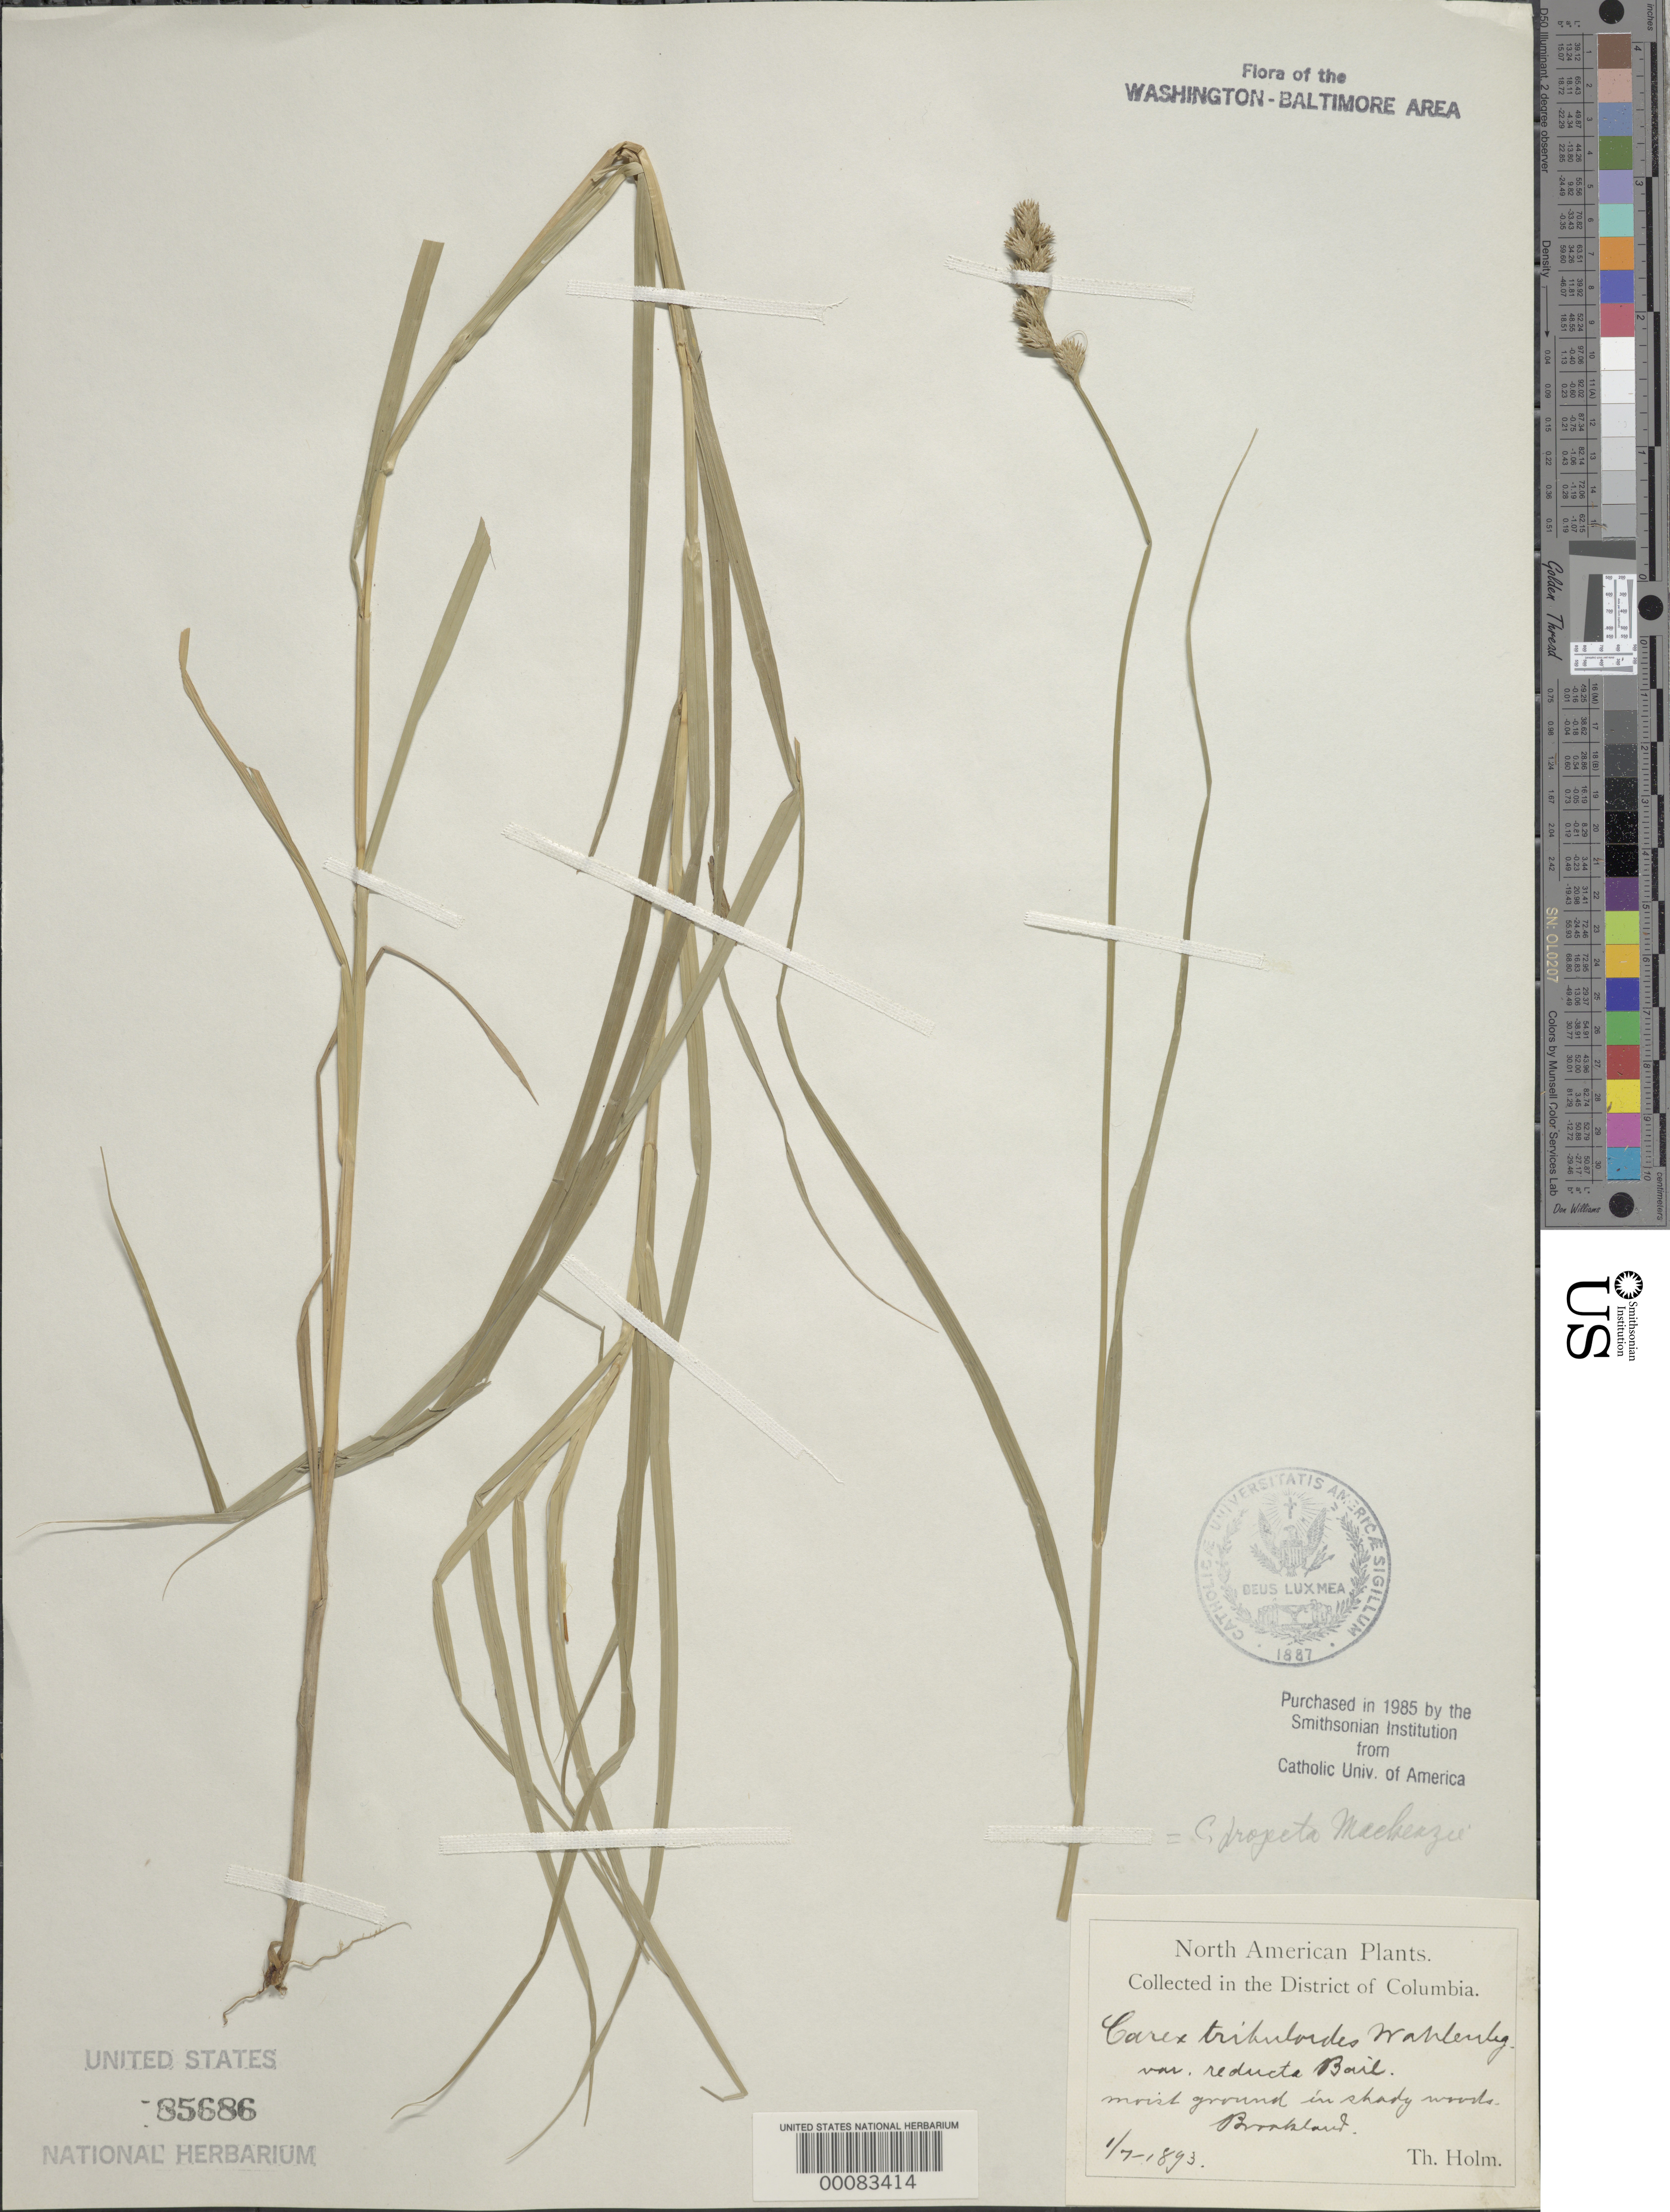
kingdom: Plantae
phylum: Tracheophyta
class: Liliopsida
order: Poales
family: Cyperaceae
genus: Carex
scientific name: Carex tribuloides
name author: Wahlenb.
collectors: T. Holm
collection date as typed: -1 Jul 1893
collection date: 1893-07-01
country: United States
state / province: District of Columbia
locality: Brookland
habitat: Shady woods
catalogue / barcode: US 85686